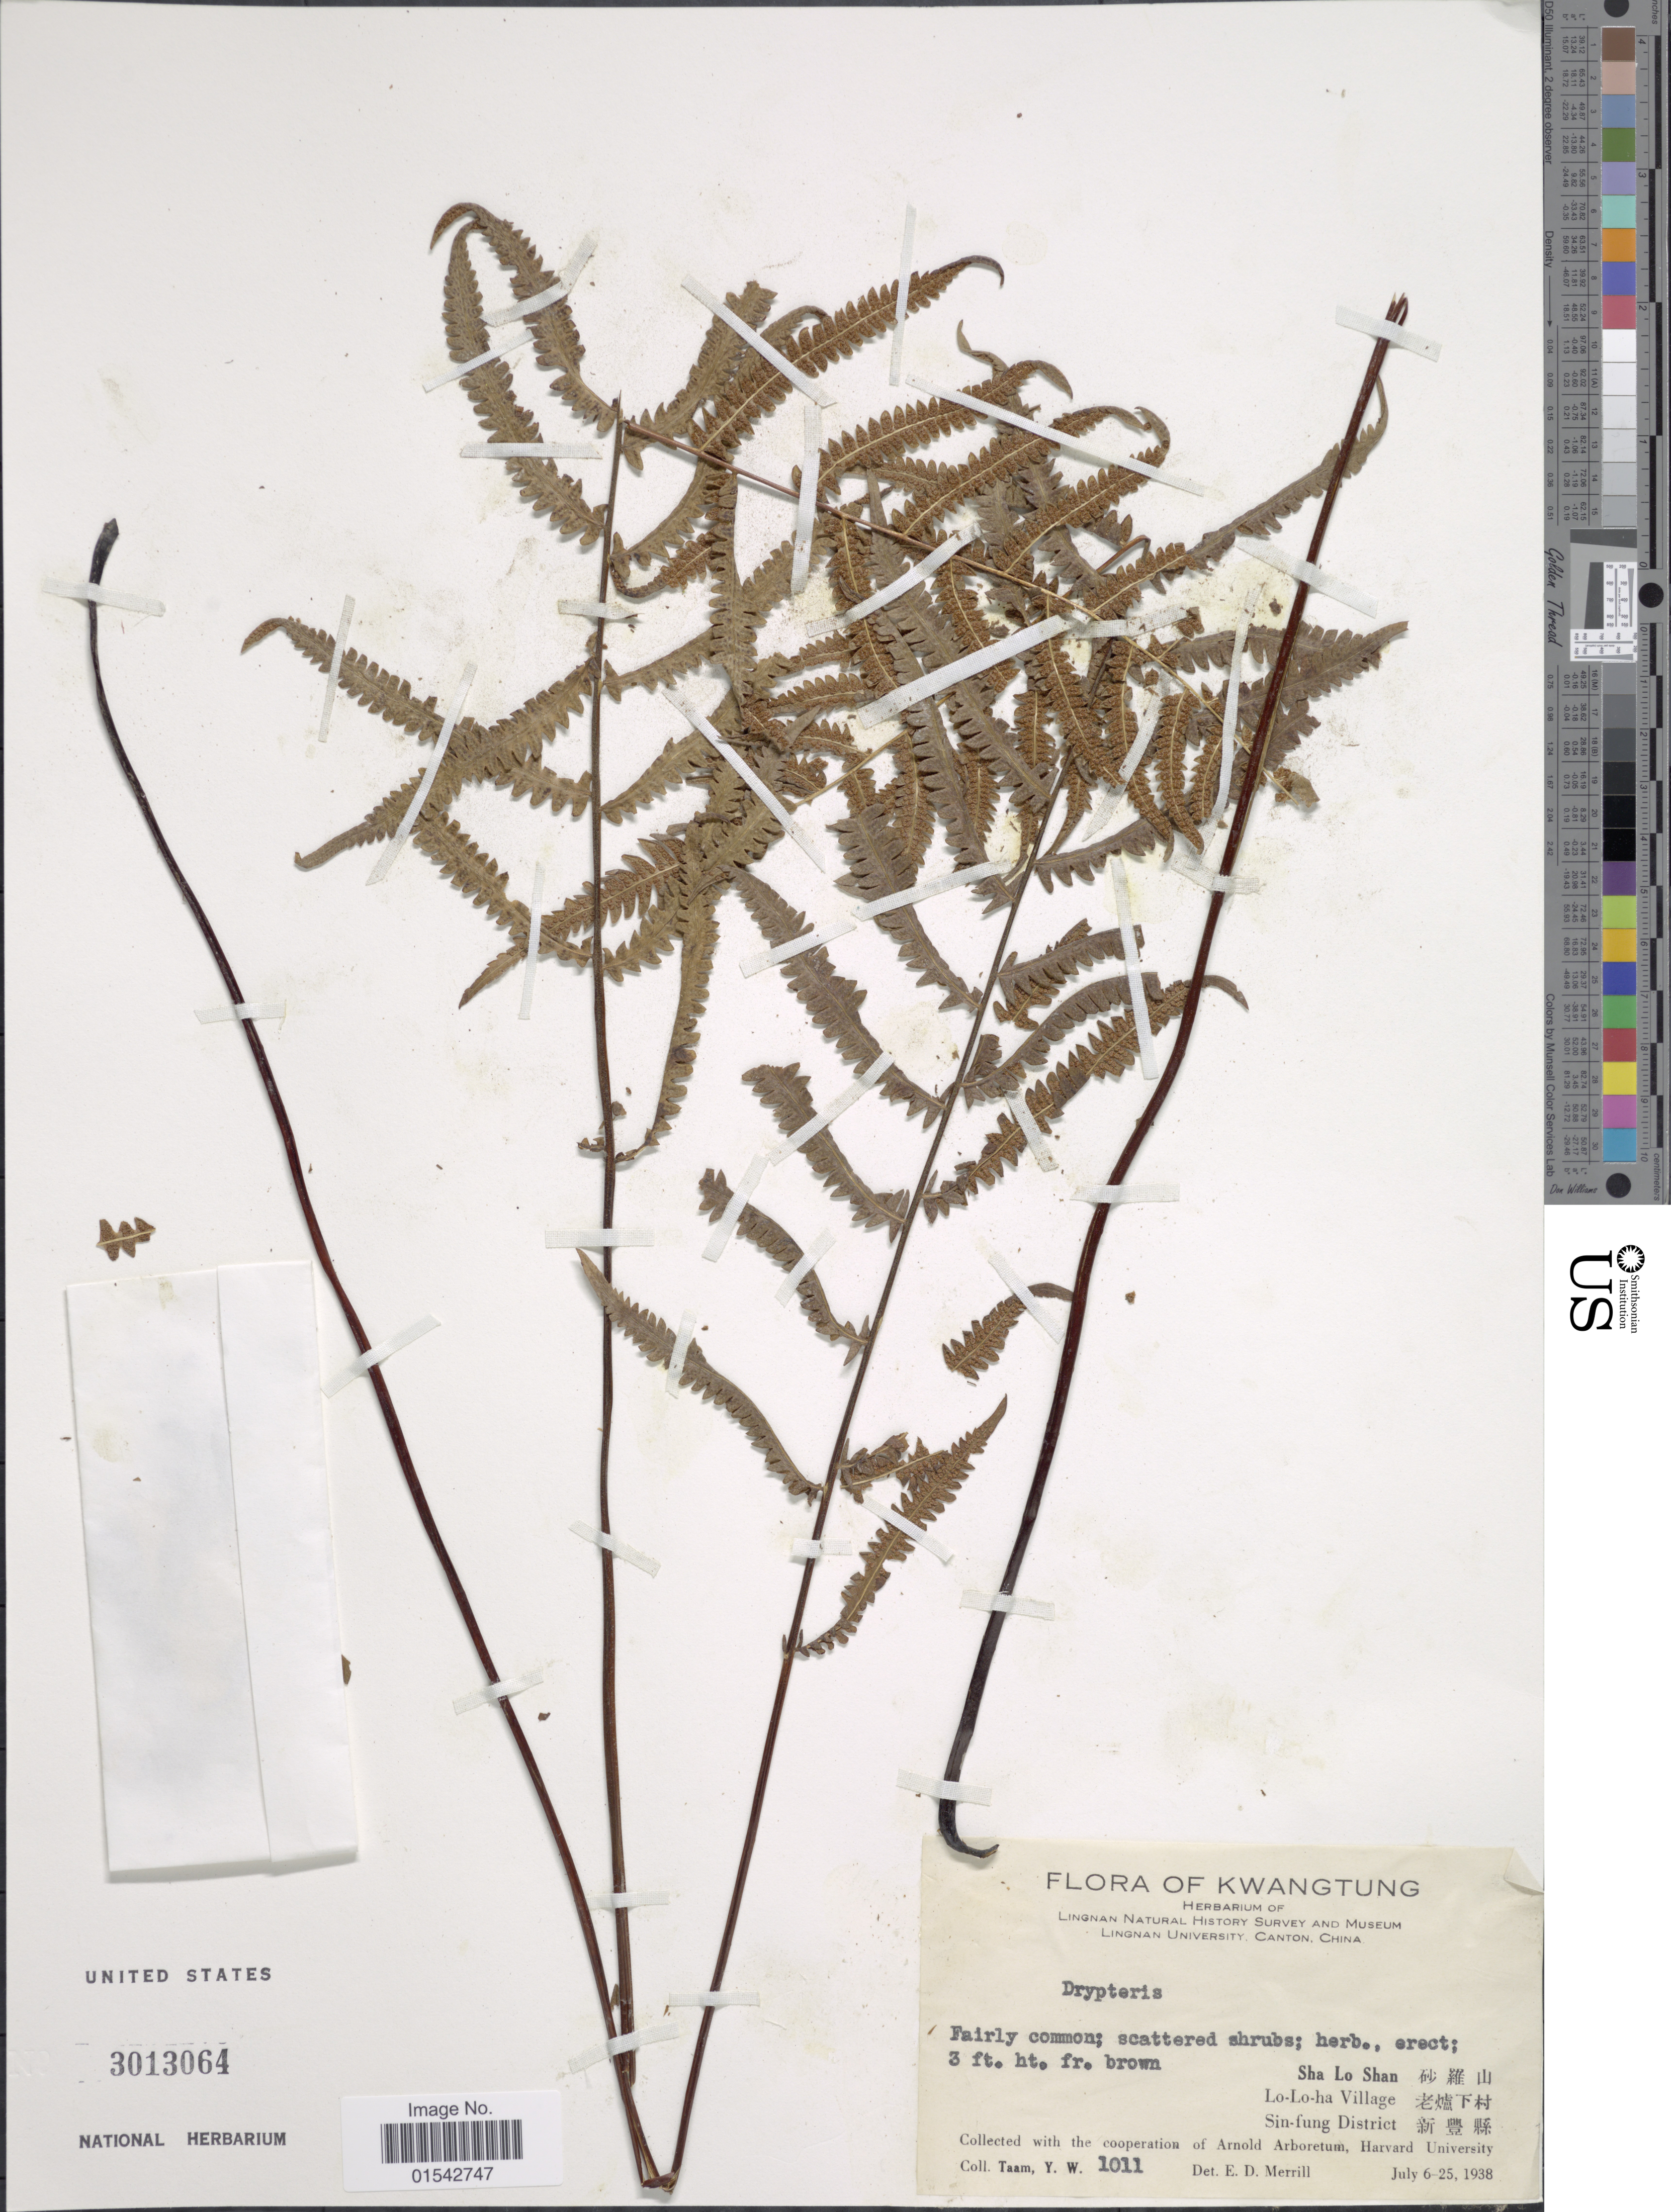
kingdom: Plantae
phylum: Tracheophyta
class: Polypodiopsida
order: Polypodiales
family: Thelypteridaceae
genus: Cyclosorus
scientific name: Cyclosorus sp.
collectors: Y. W. Taam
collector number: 1011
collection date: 1938-07-03/1938-07-25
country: China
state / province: Guangdong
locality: Kwangtung, Sha Lo Shan, Lo-Lo-ha Village, Sin-fung District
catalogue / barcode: US 3013064